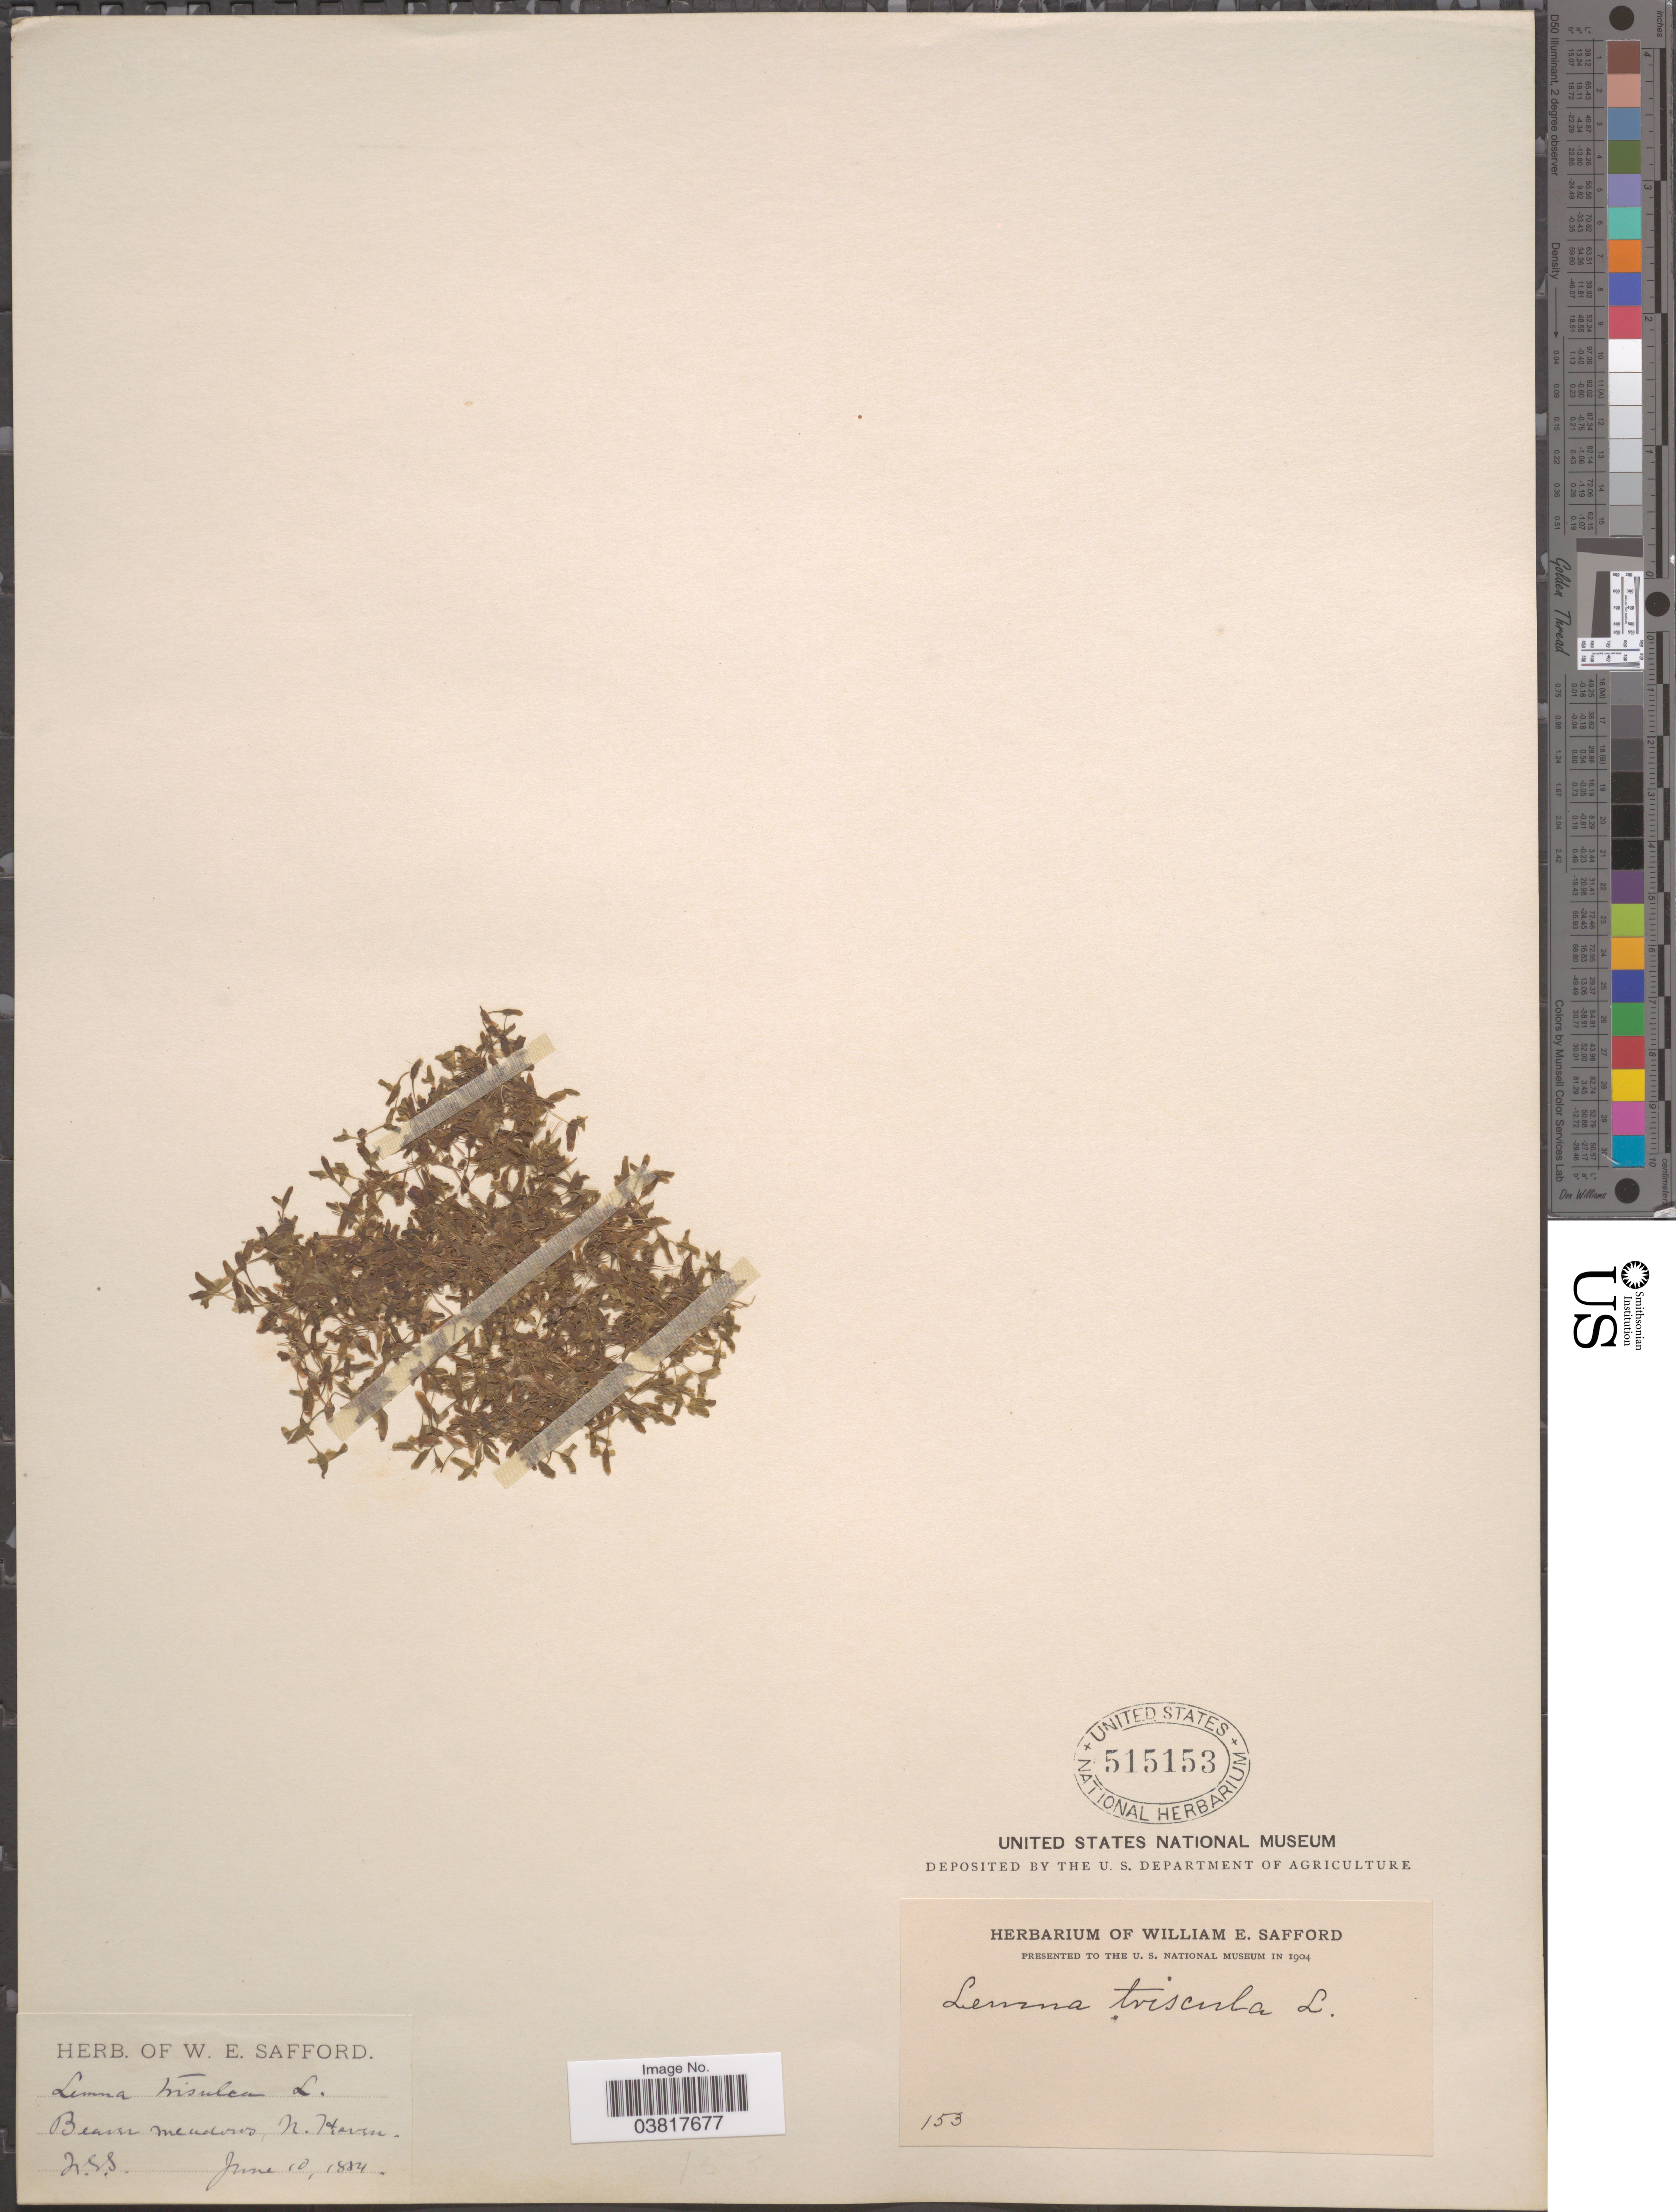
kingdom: Plantae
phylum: Tracheophyta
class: Liliopsida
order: Alismatales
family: Araceae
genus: Lemna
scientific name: Lemna trisulca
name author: L.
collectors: W. E. Safford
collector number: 153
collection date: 1884-06-10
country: United States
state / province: Connecticut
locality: Beaver meadows, N. Haven.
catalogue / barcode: US 515153